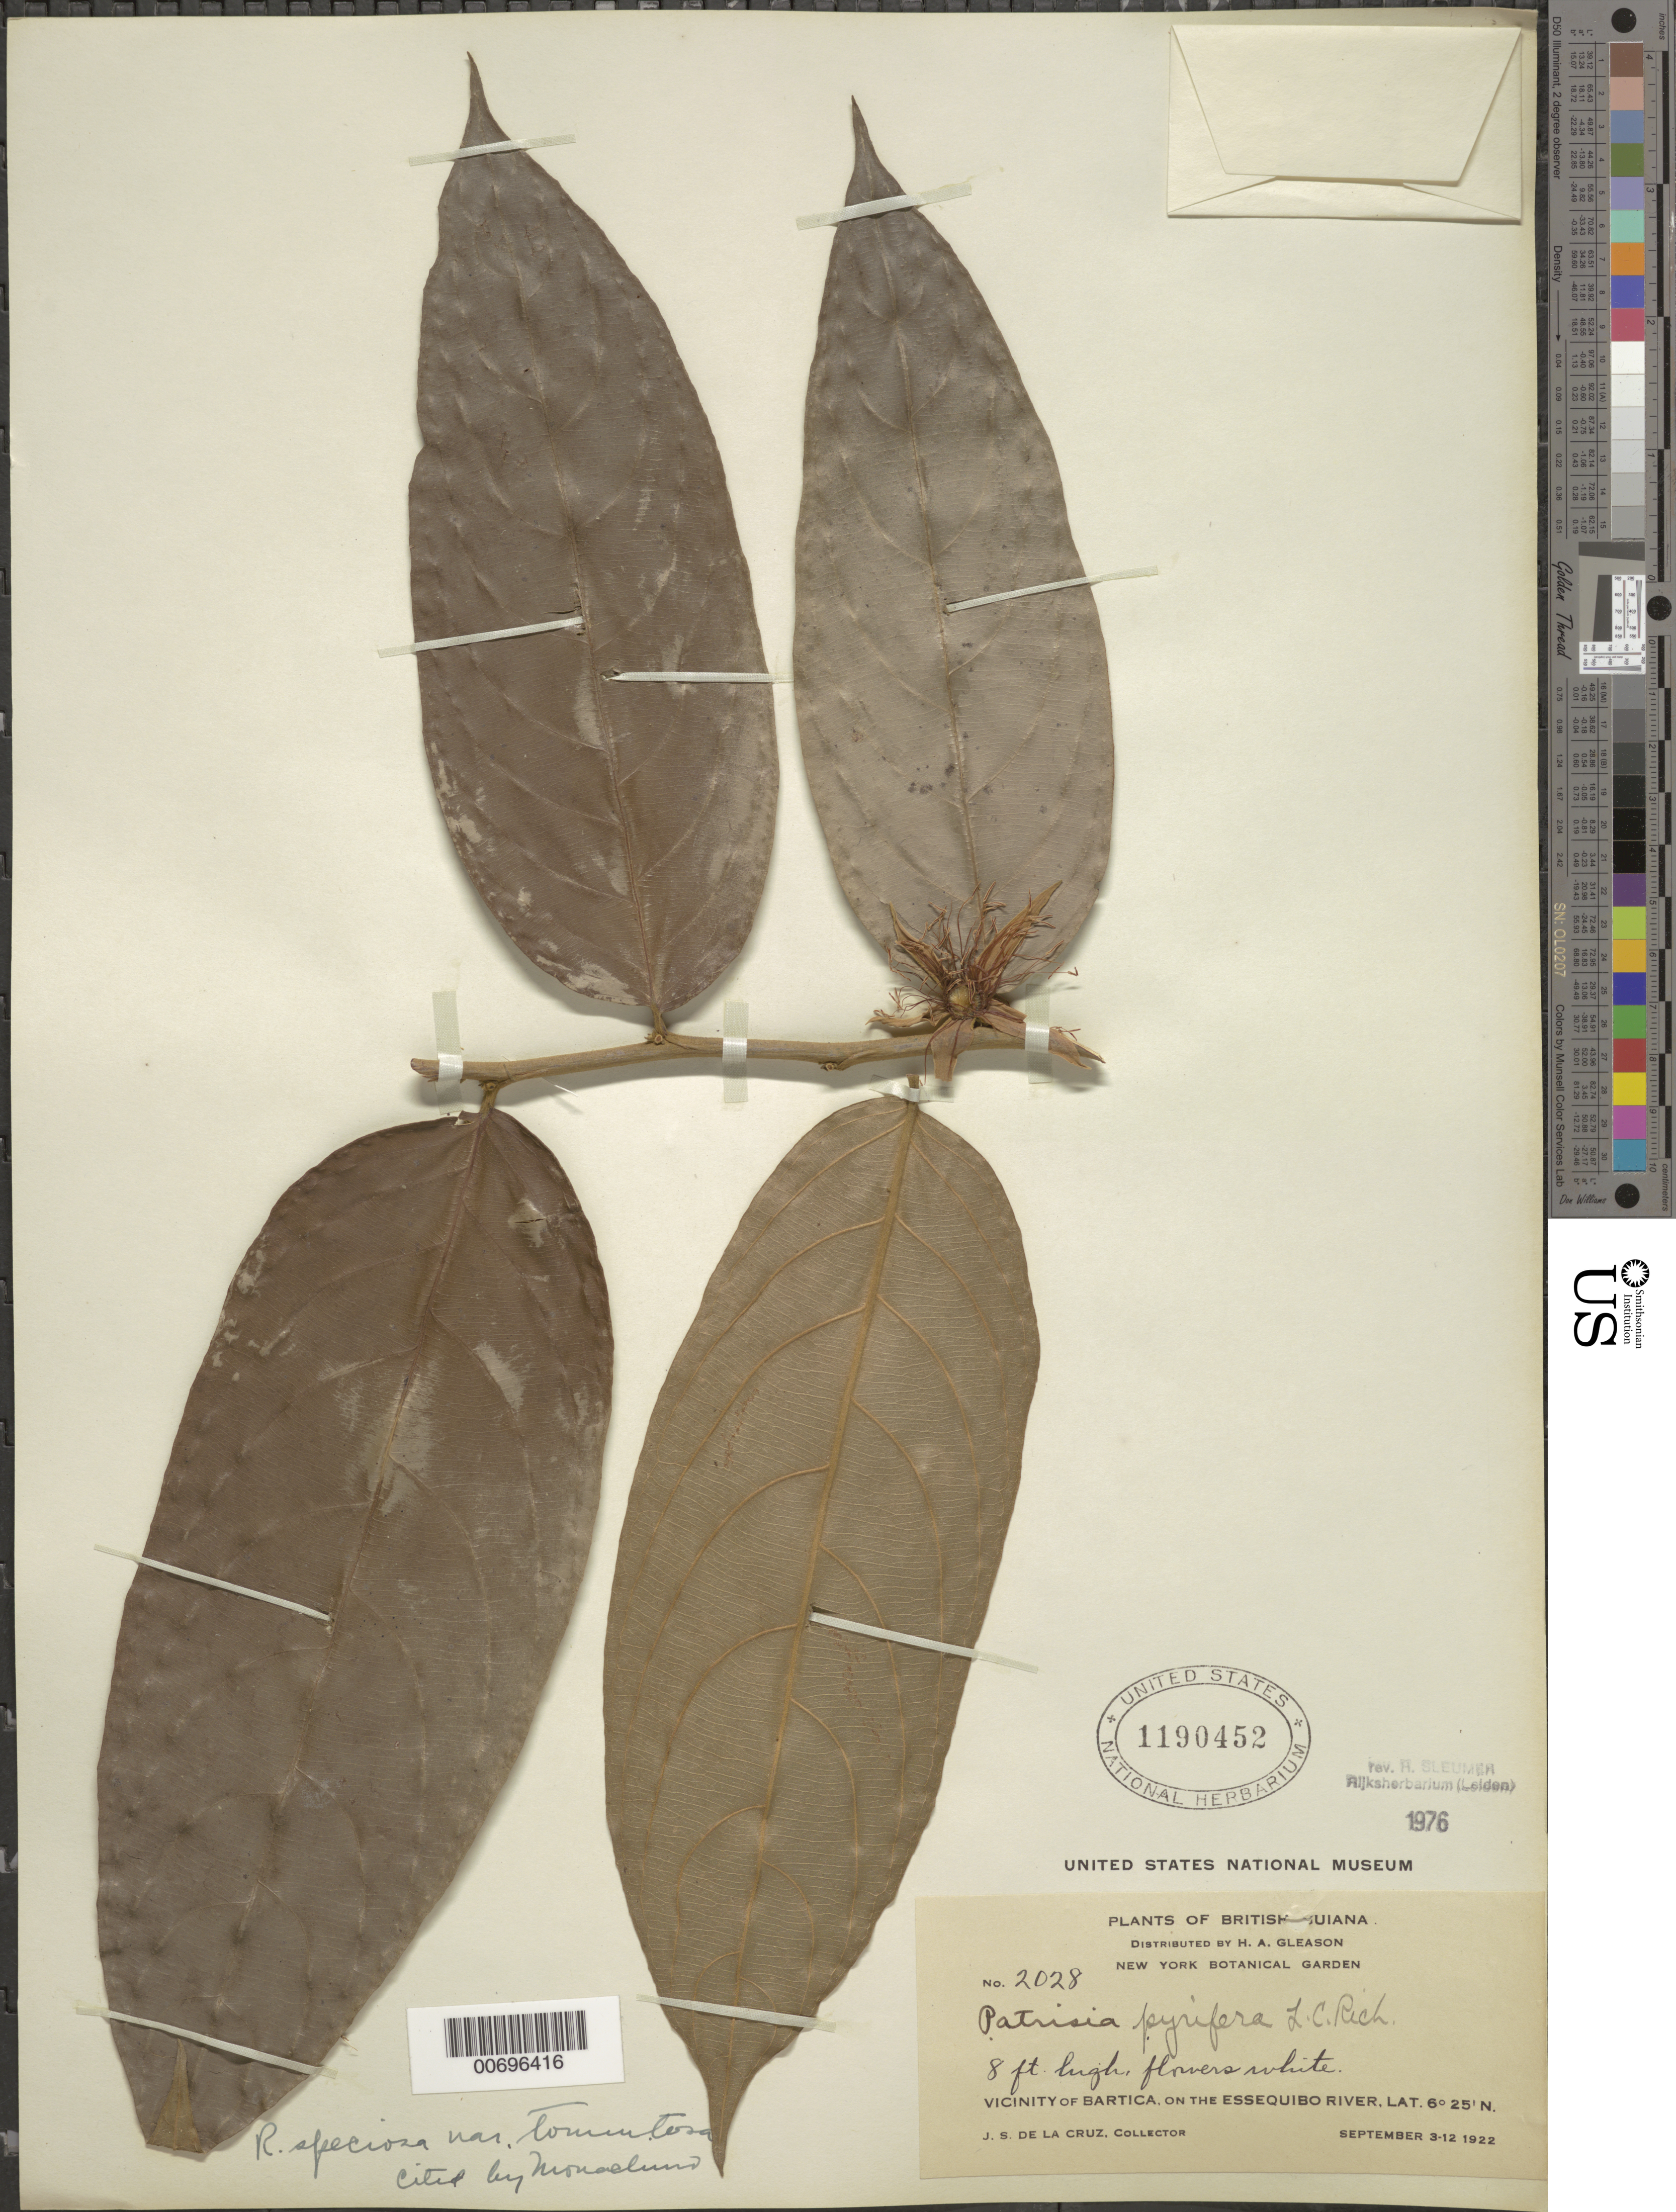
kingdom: Plantae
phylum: Tracheophyta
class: Magnoliopsida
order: Malpighiales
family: Salicaceae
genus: Ryania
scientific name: Ryania speciosa var. tomentosa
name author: (Miq.) Monach.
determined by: Sleumer, H. O.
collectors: J. S. de la Cruz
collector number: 2028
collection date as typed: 3-Sep-22 to 12-Sep-22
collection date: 1922-09-03/1922-09-12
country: Guyana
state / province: Cuyuni-Mazaruni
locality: Bartica, vic., on the Essequibo River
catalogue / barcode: US 1190452